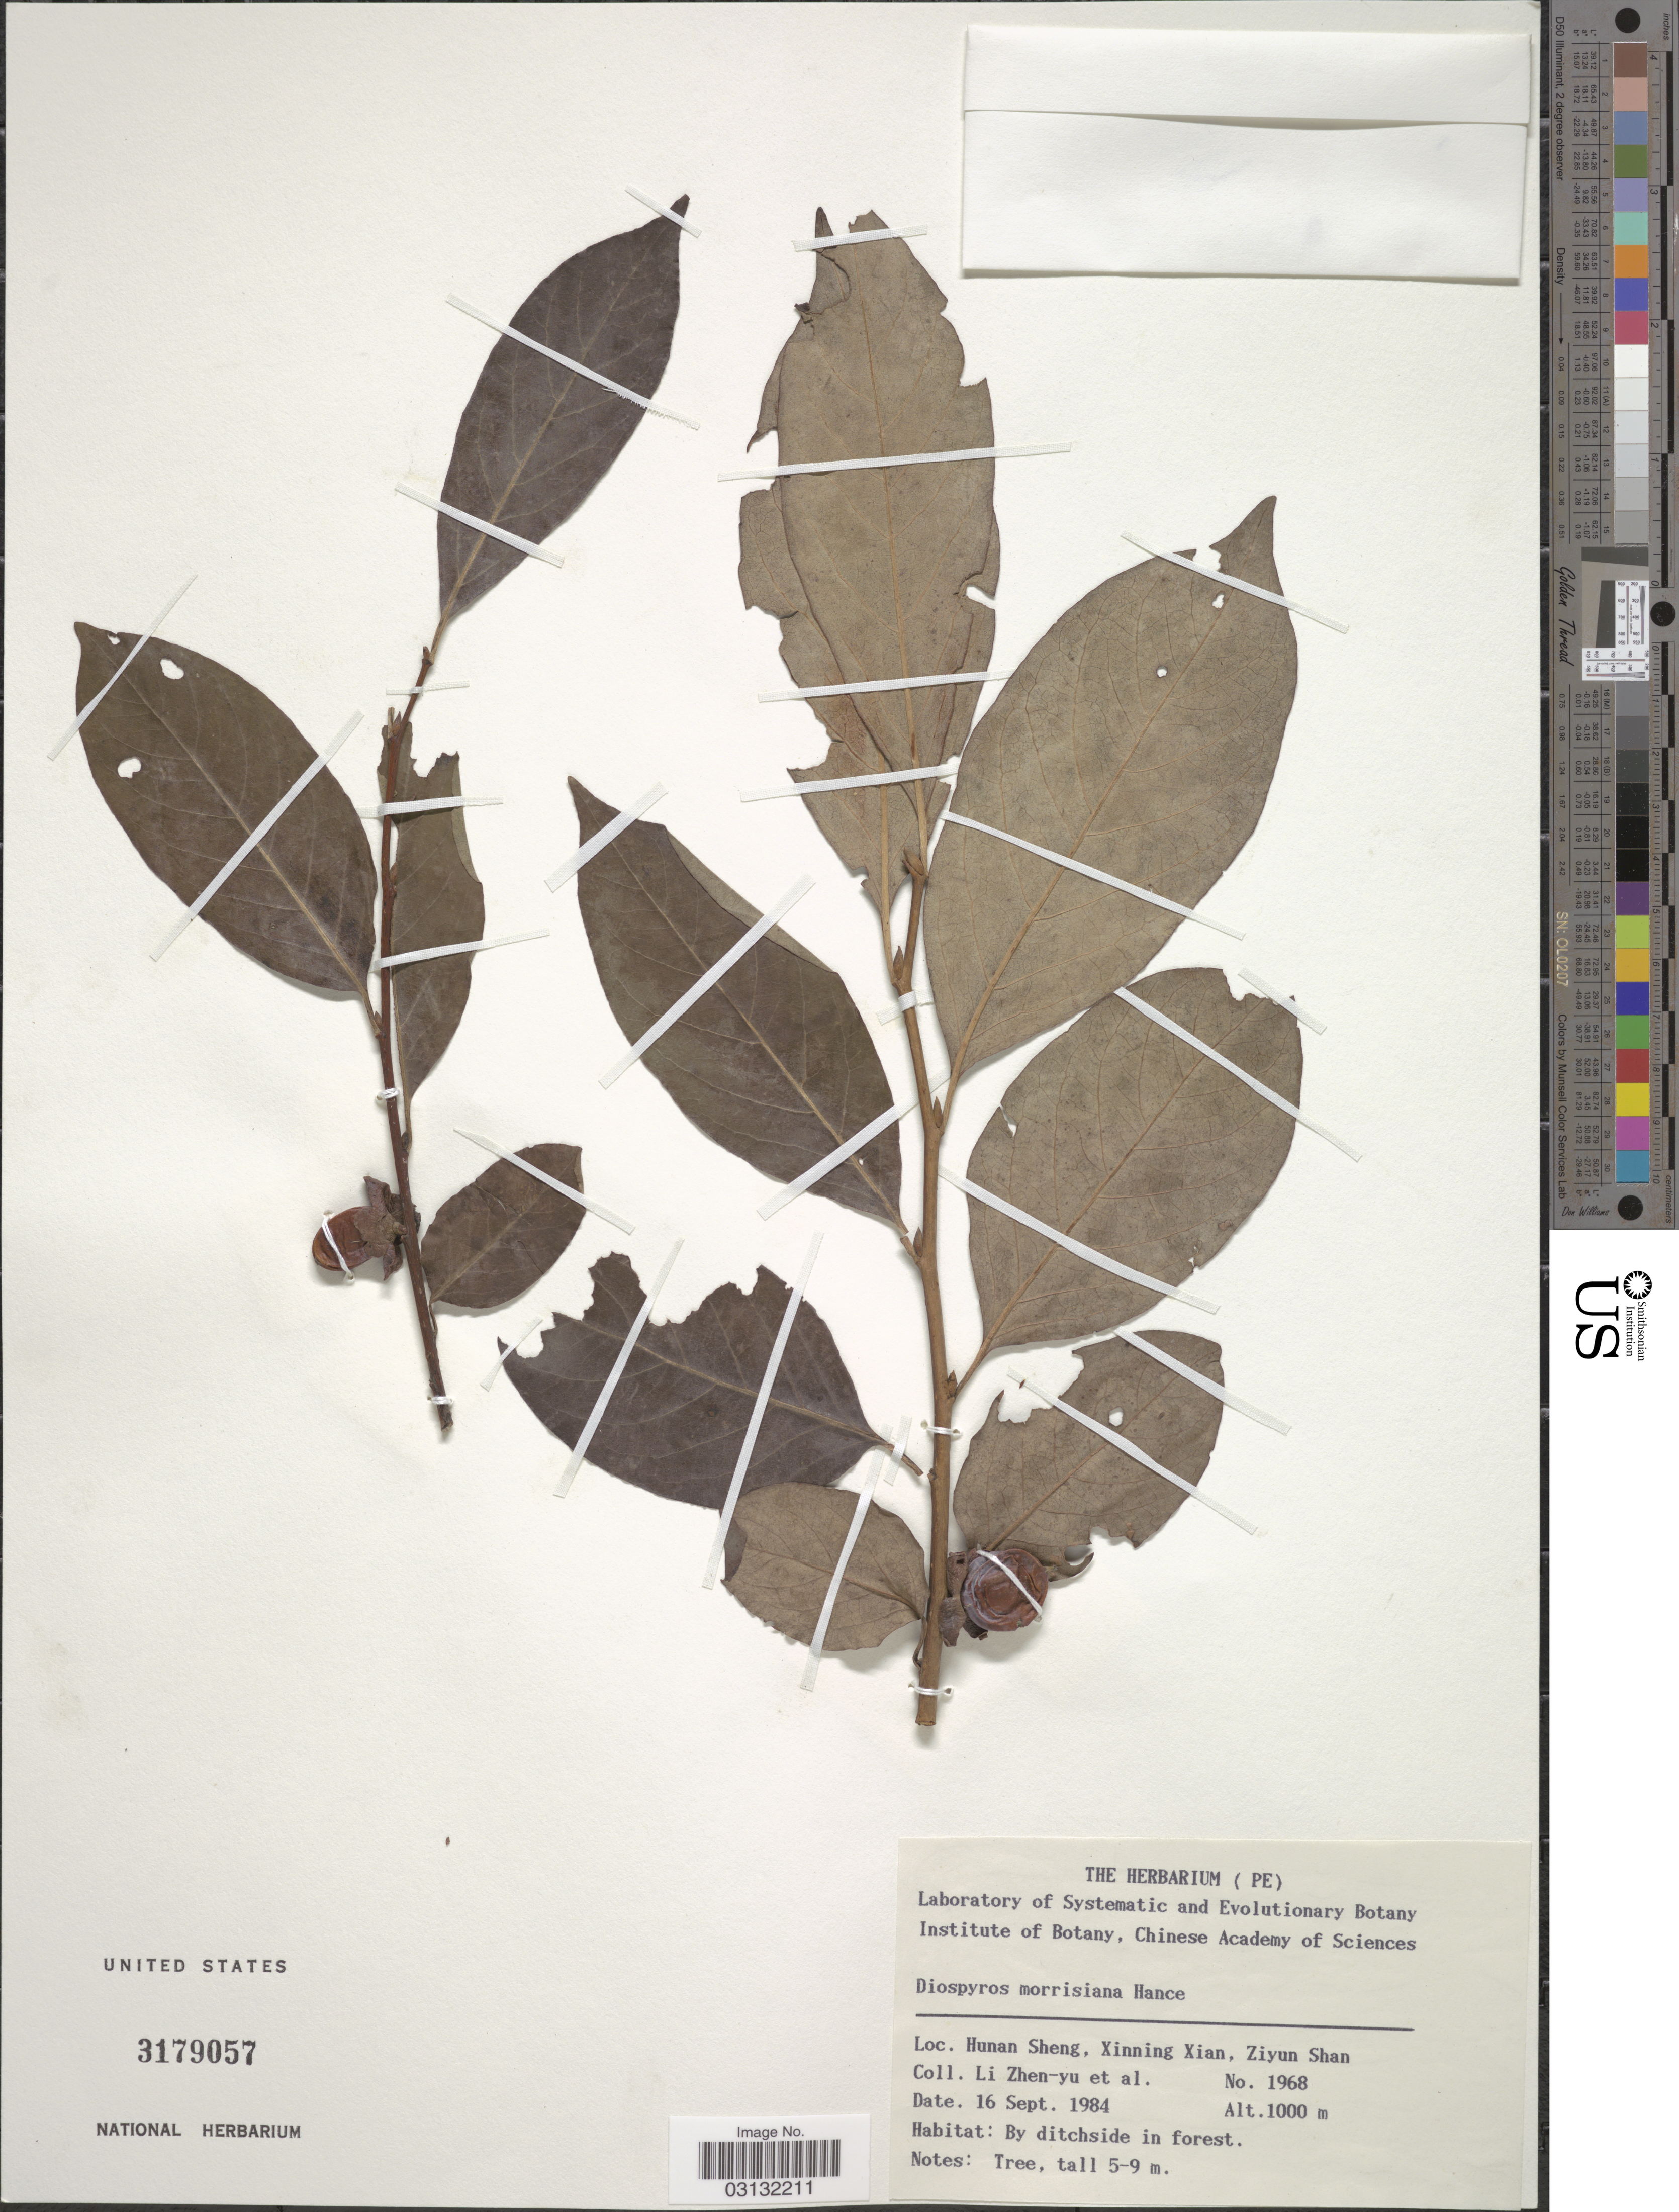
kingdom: Plantae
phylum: Tracheophyta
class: Magnoliopsida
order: Ericales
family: Ebenaceae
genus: Diospyros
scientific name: Diospyros morrisiana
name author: Hance in Walp.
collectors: L. Zhen-yu & et al.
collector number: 1968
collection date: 1984-09-16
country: China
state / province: Hunan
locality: Hunan Sheng, Xinning Xian, Ziyun Shan.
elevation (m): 1000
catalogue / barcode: US 3179057